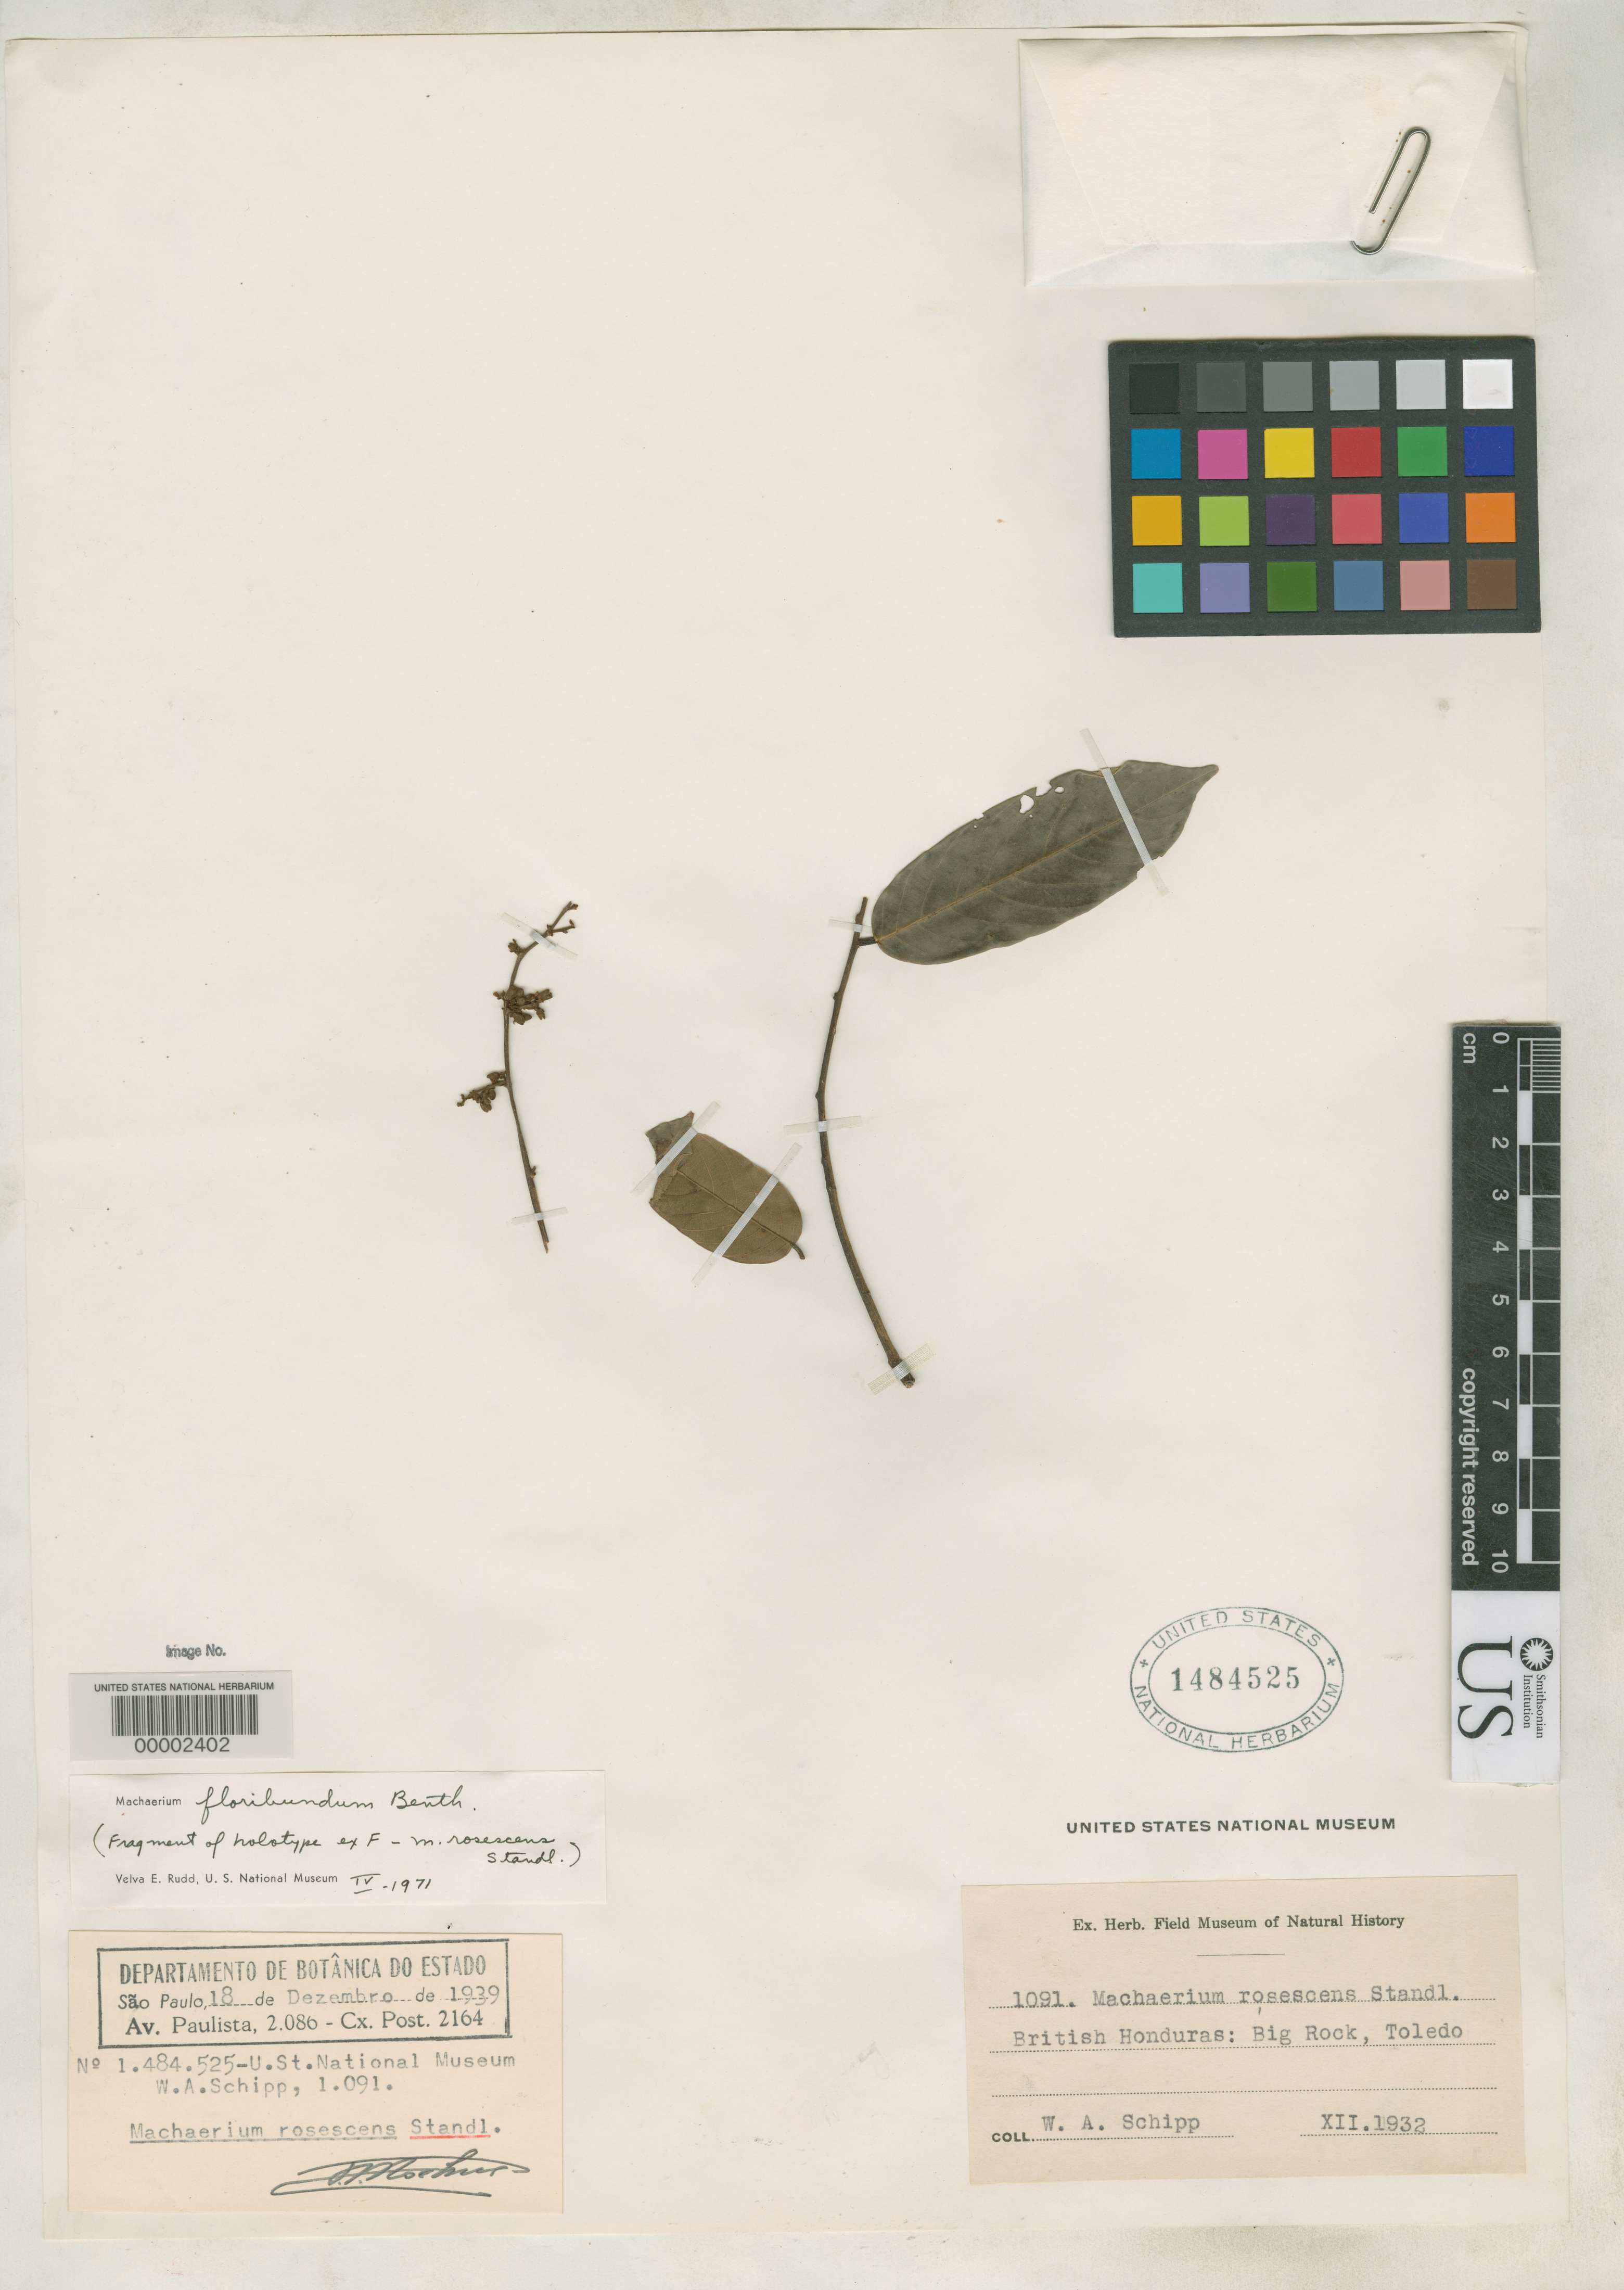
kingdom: Plantae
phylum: Tracheophyta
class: Magnoliopsida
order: Fabales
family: Fabaceae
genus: Machaerium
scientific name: Machaerium rosescens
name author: Standl.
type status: Isotype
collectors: W. Schipp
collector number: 1091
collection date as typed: Dec 1932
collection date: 1932-12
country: Belize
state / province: Toledo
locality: Big Rock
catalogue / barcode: US 1484525